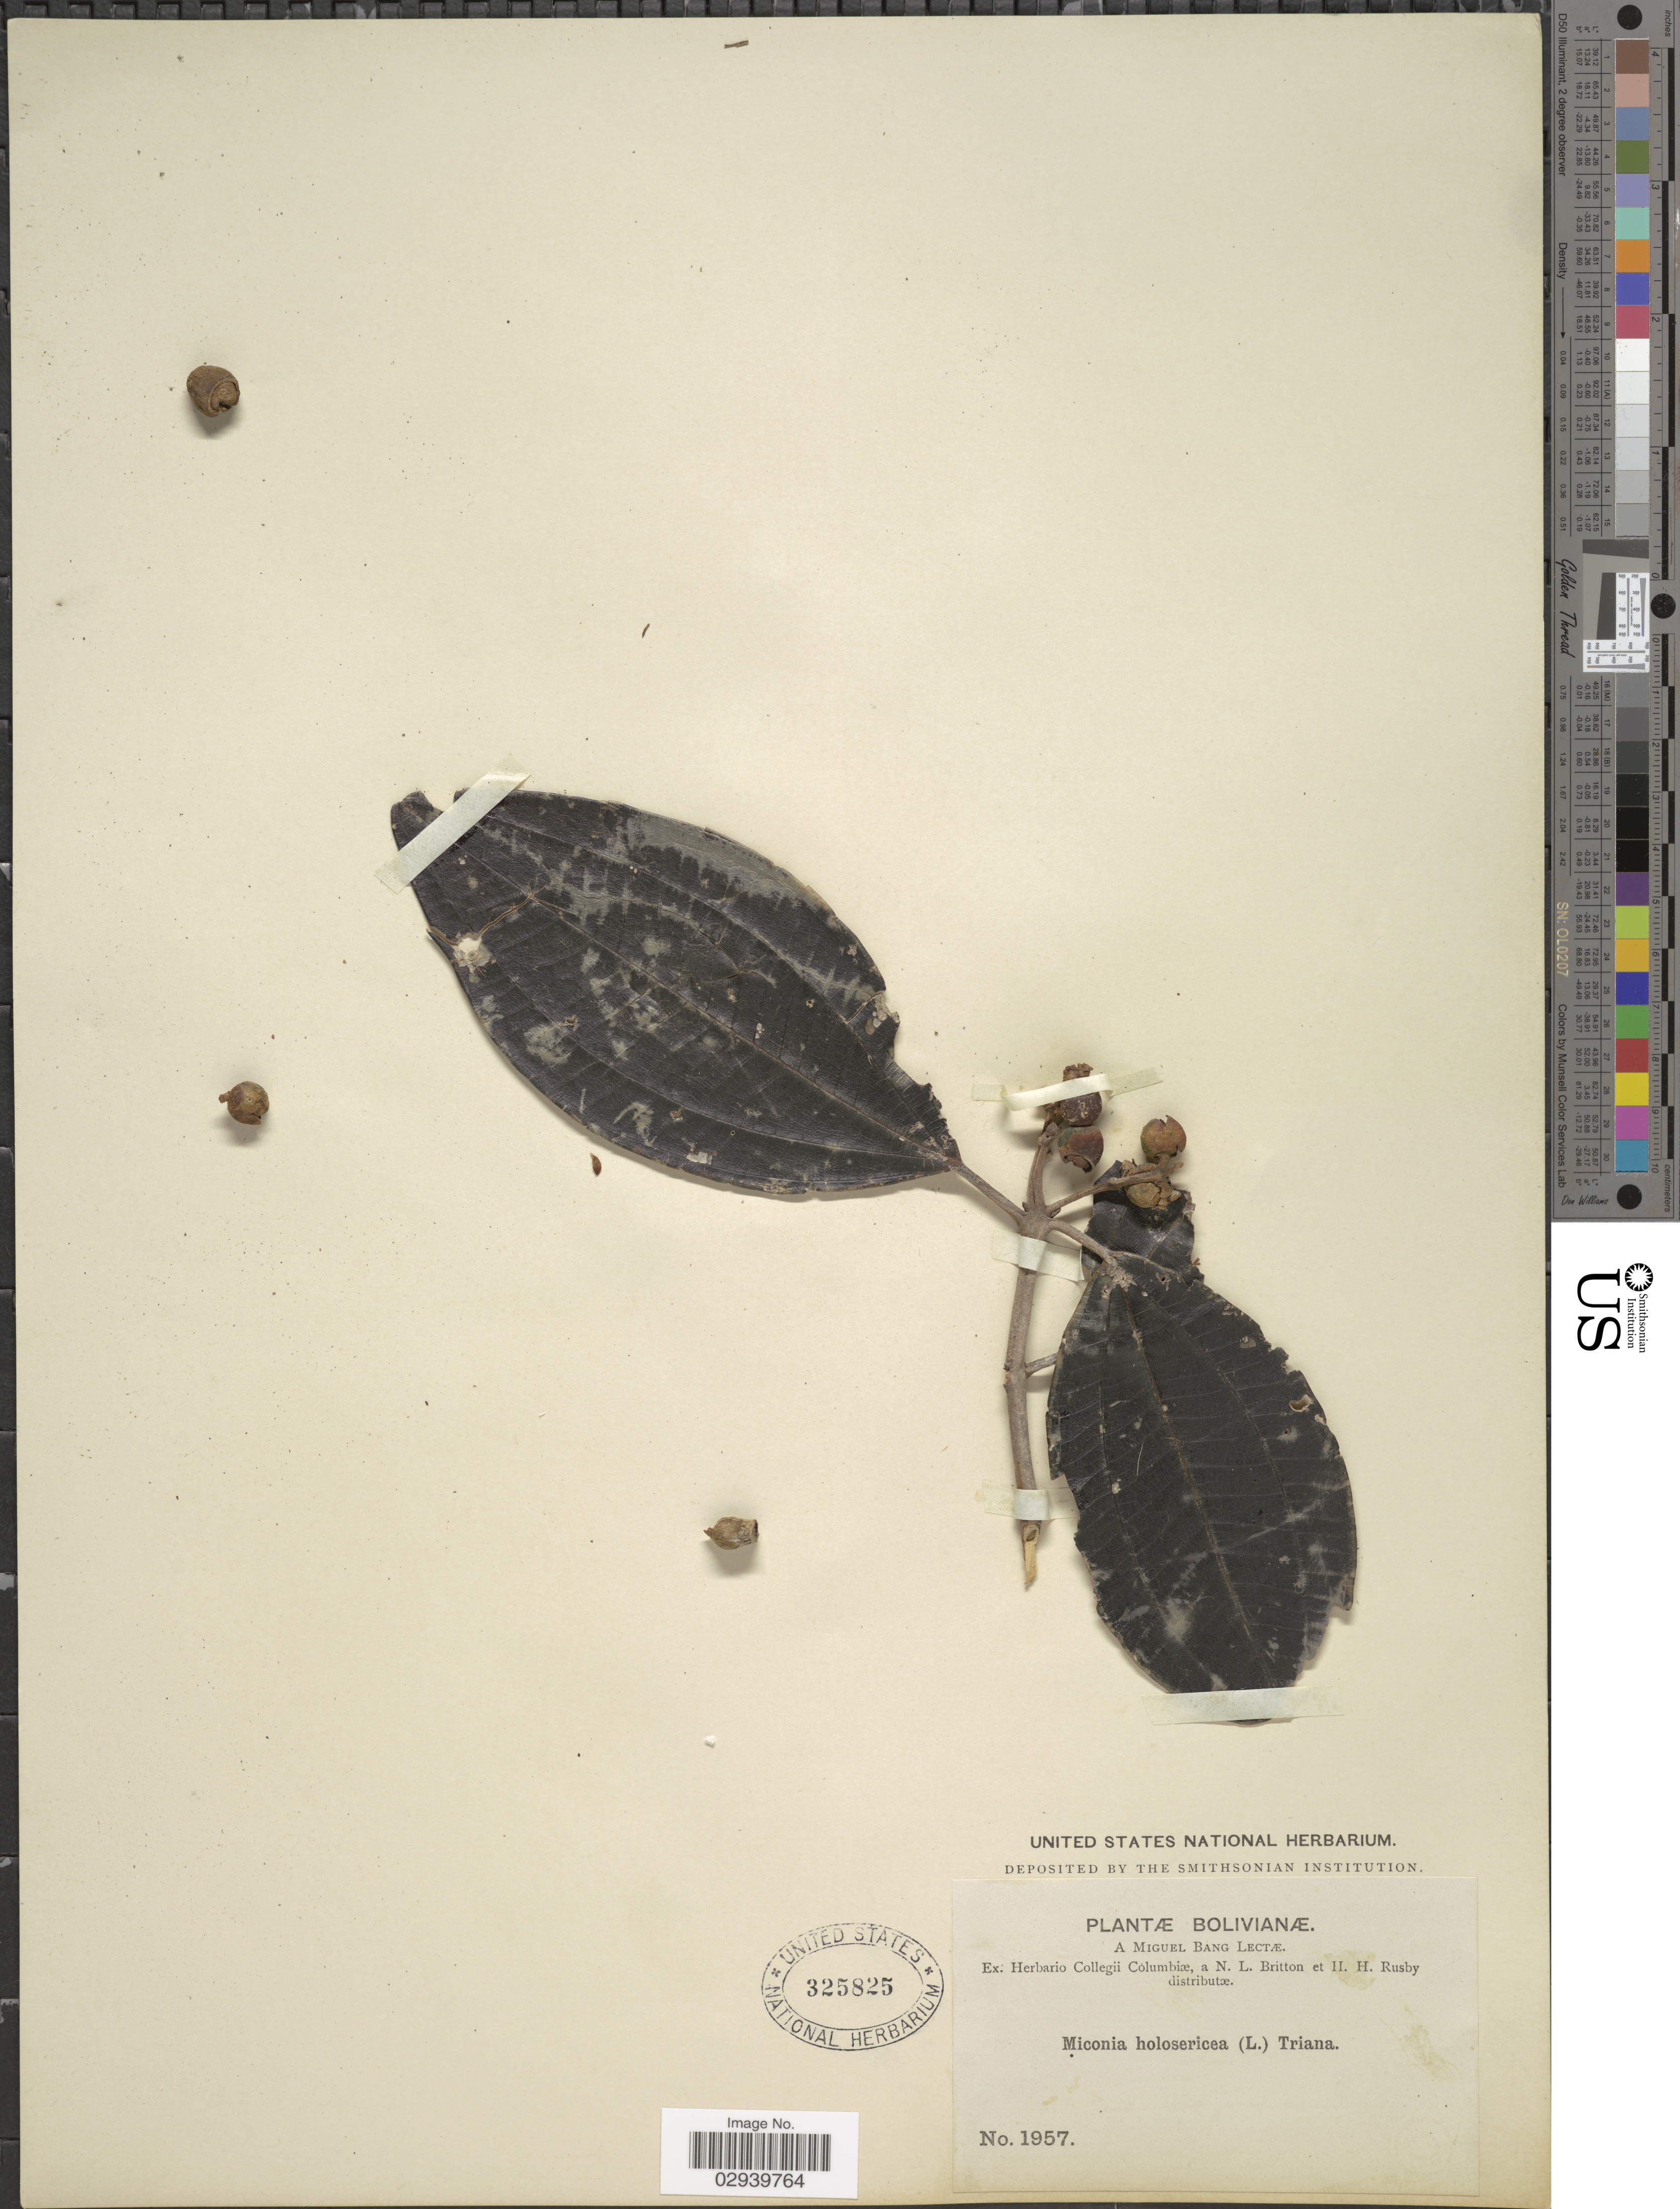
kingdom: Plantae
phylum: Tracheophyta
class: Magnoliopsida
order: Myrtales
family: Melastomataceae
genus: Miconia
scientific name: Miconia holesericea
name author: (L.) DC.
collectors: M. Bang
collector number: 1957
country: Bolivia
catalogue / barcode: US 325825